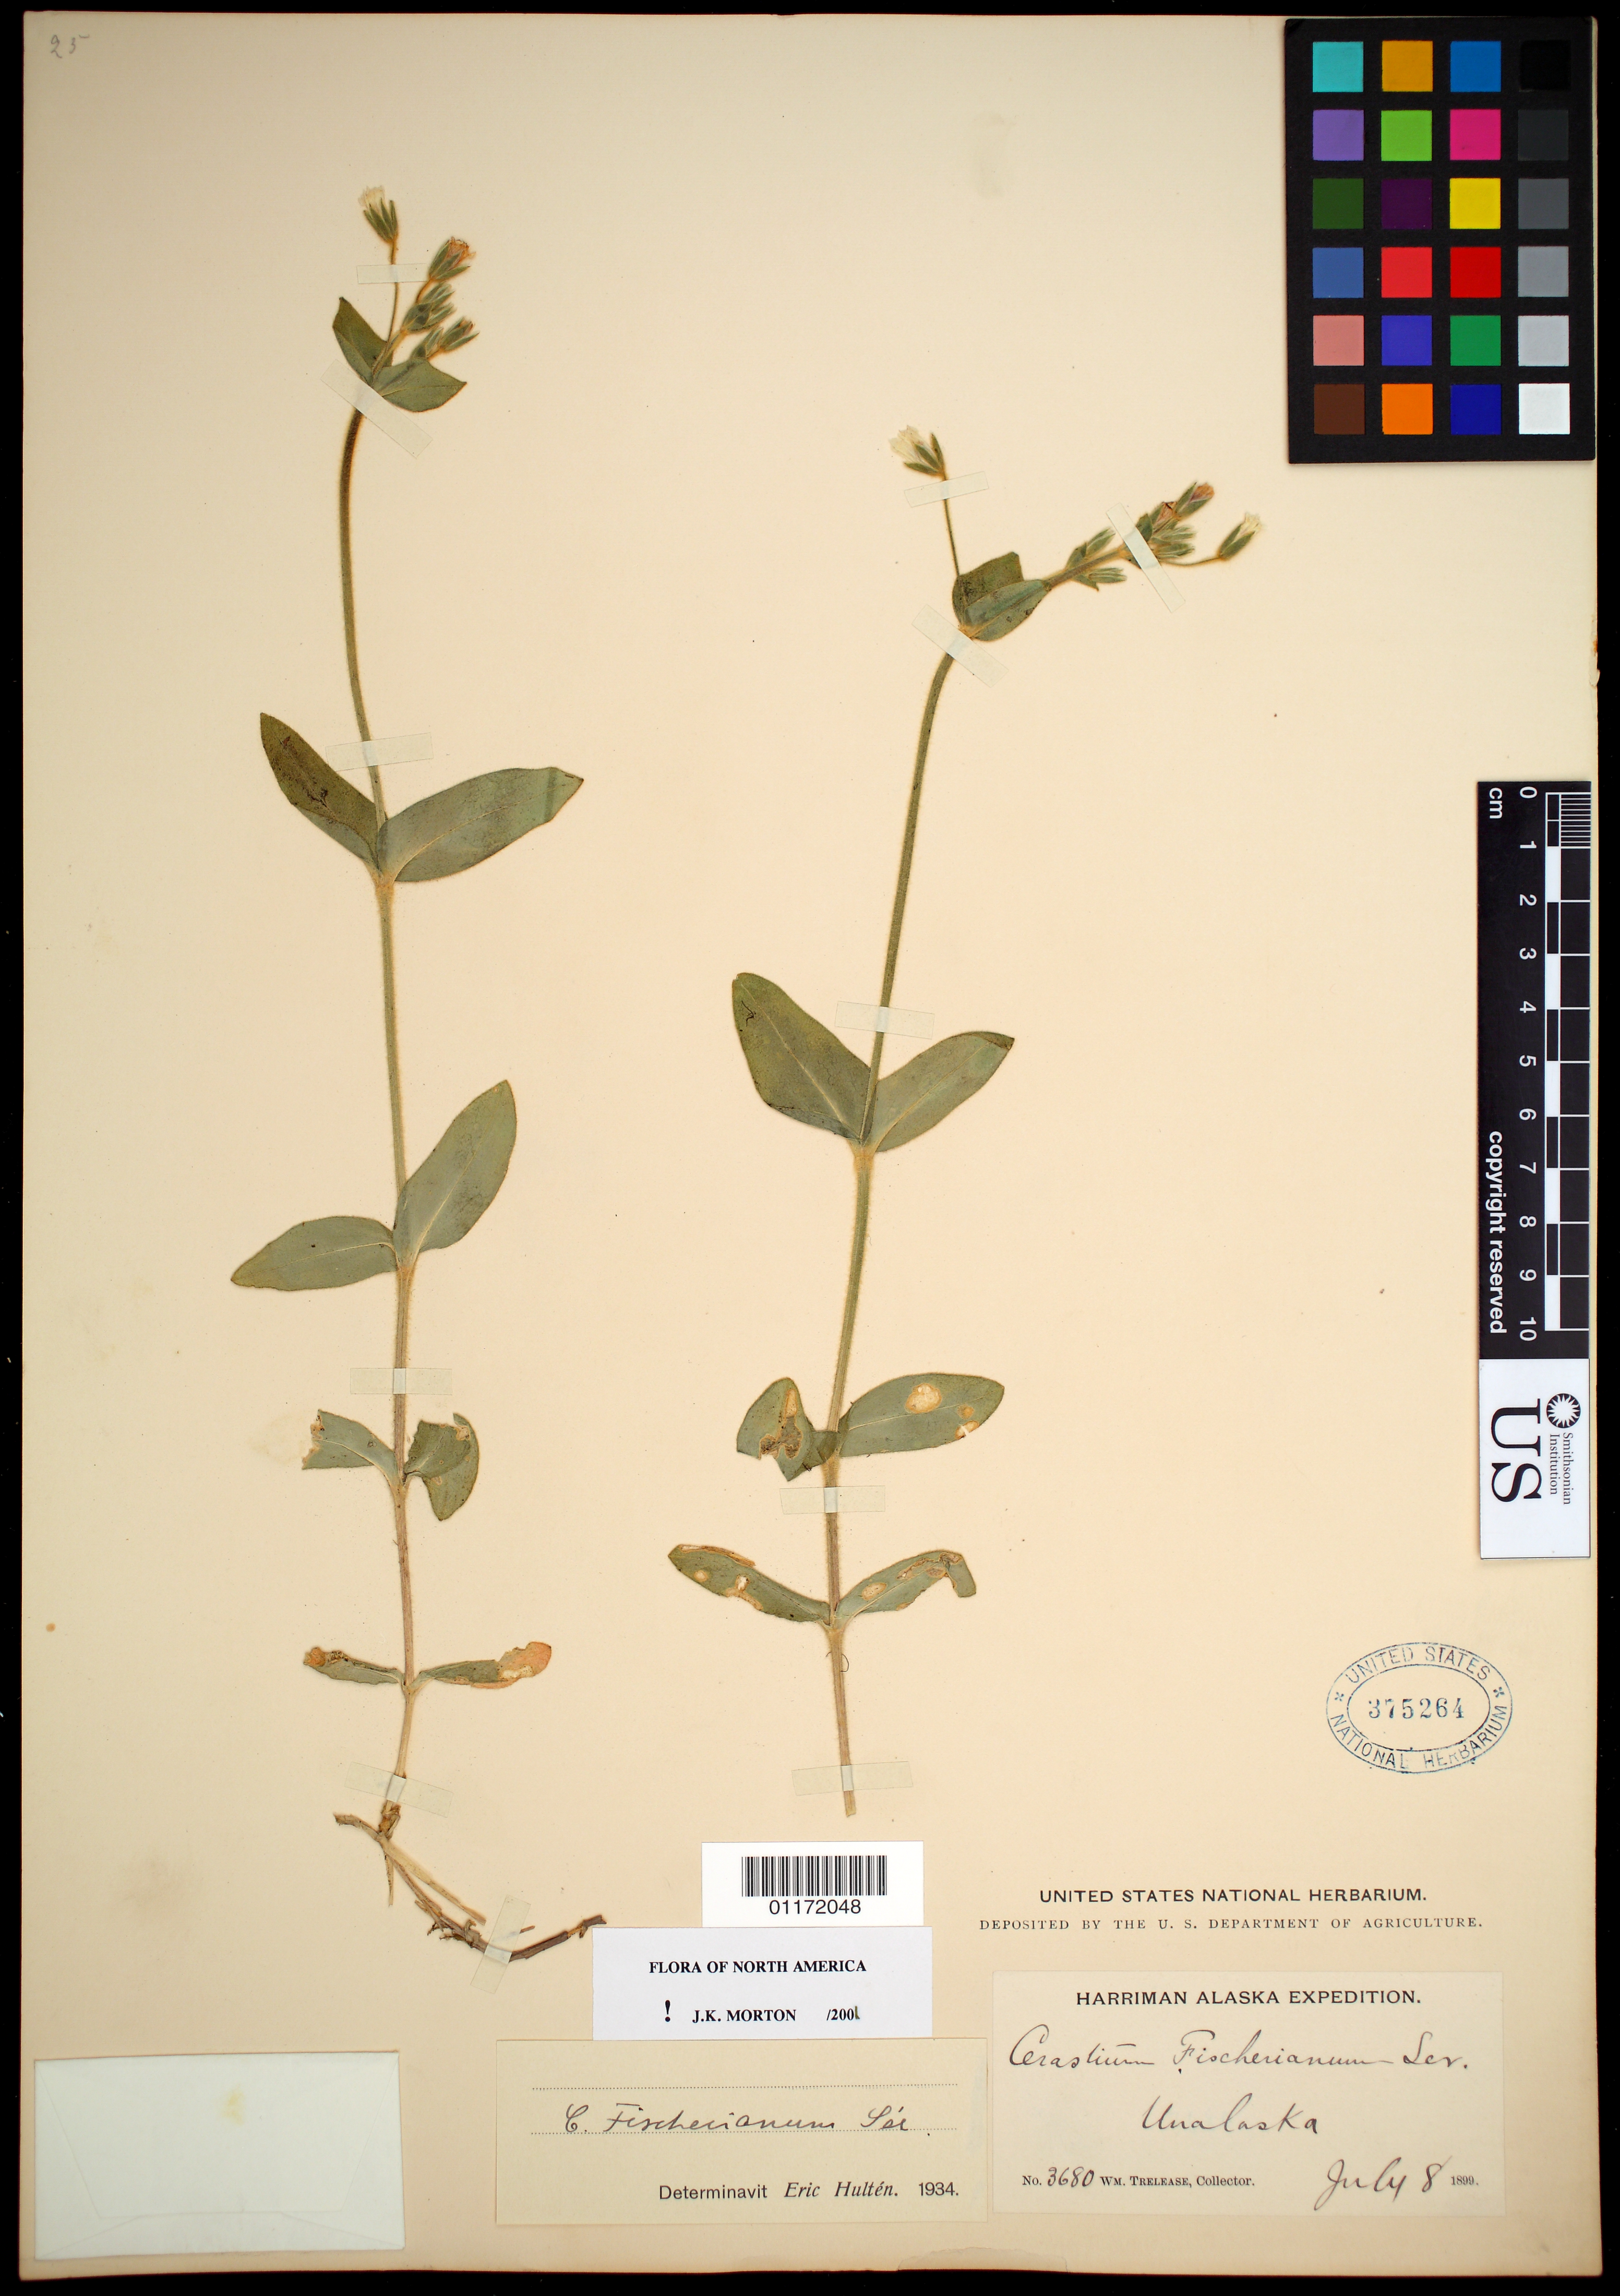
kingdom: Plantae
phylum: Tracheophyta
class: Magnoliopsida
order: Caryophyllales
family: Caryophyllaceae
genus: Cerastium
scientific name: Cerastium fischerianum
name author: Ser.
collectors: W. Trelease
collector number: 3680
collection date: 1899-07-08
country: United States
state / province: Alaska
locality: Unalaska.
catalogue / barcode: US 375264